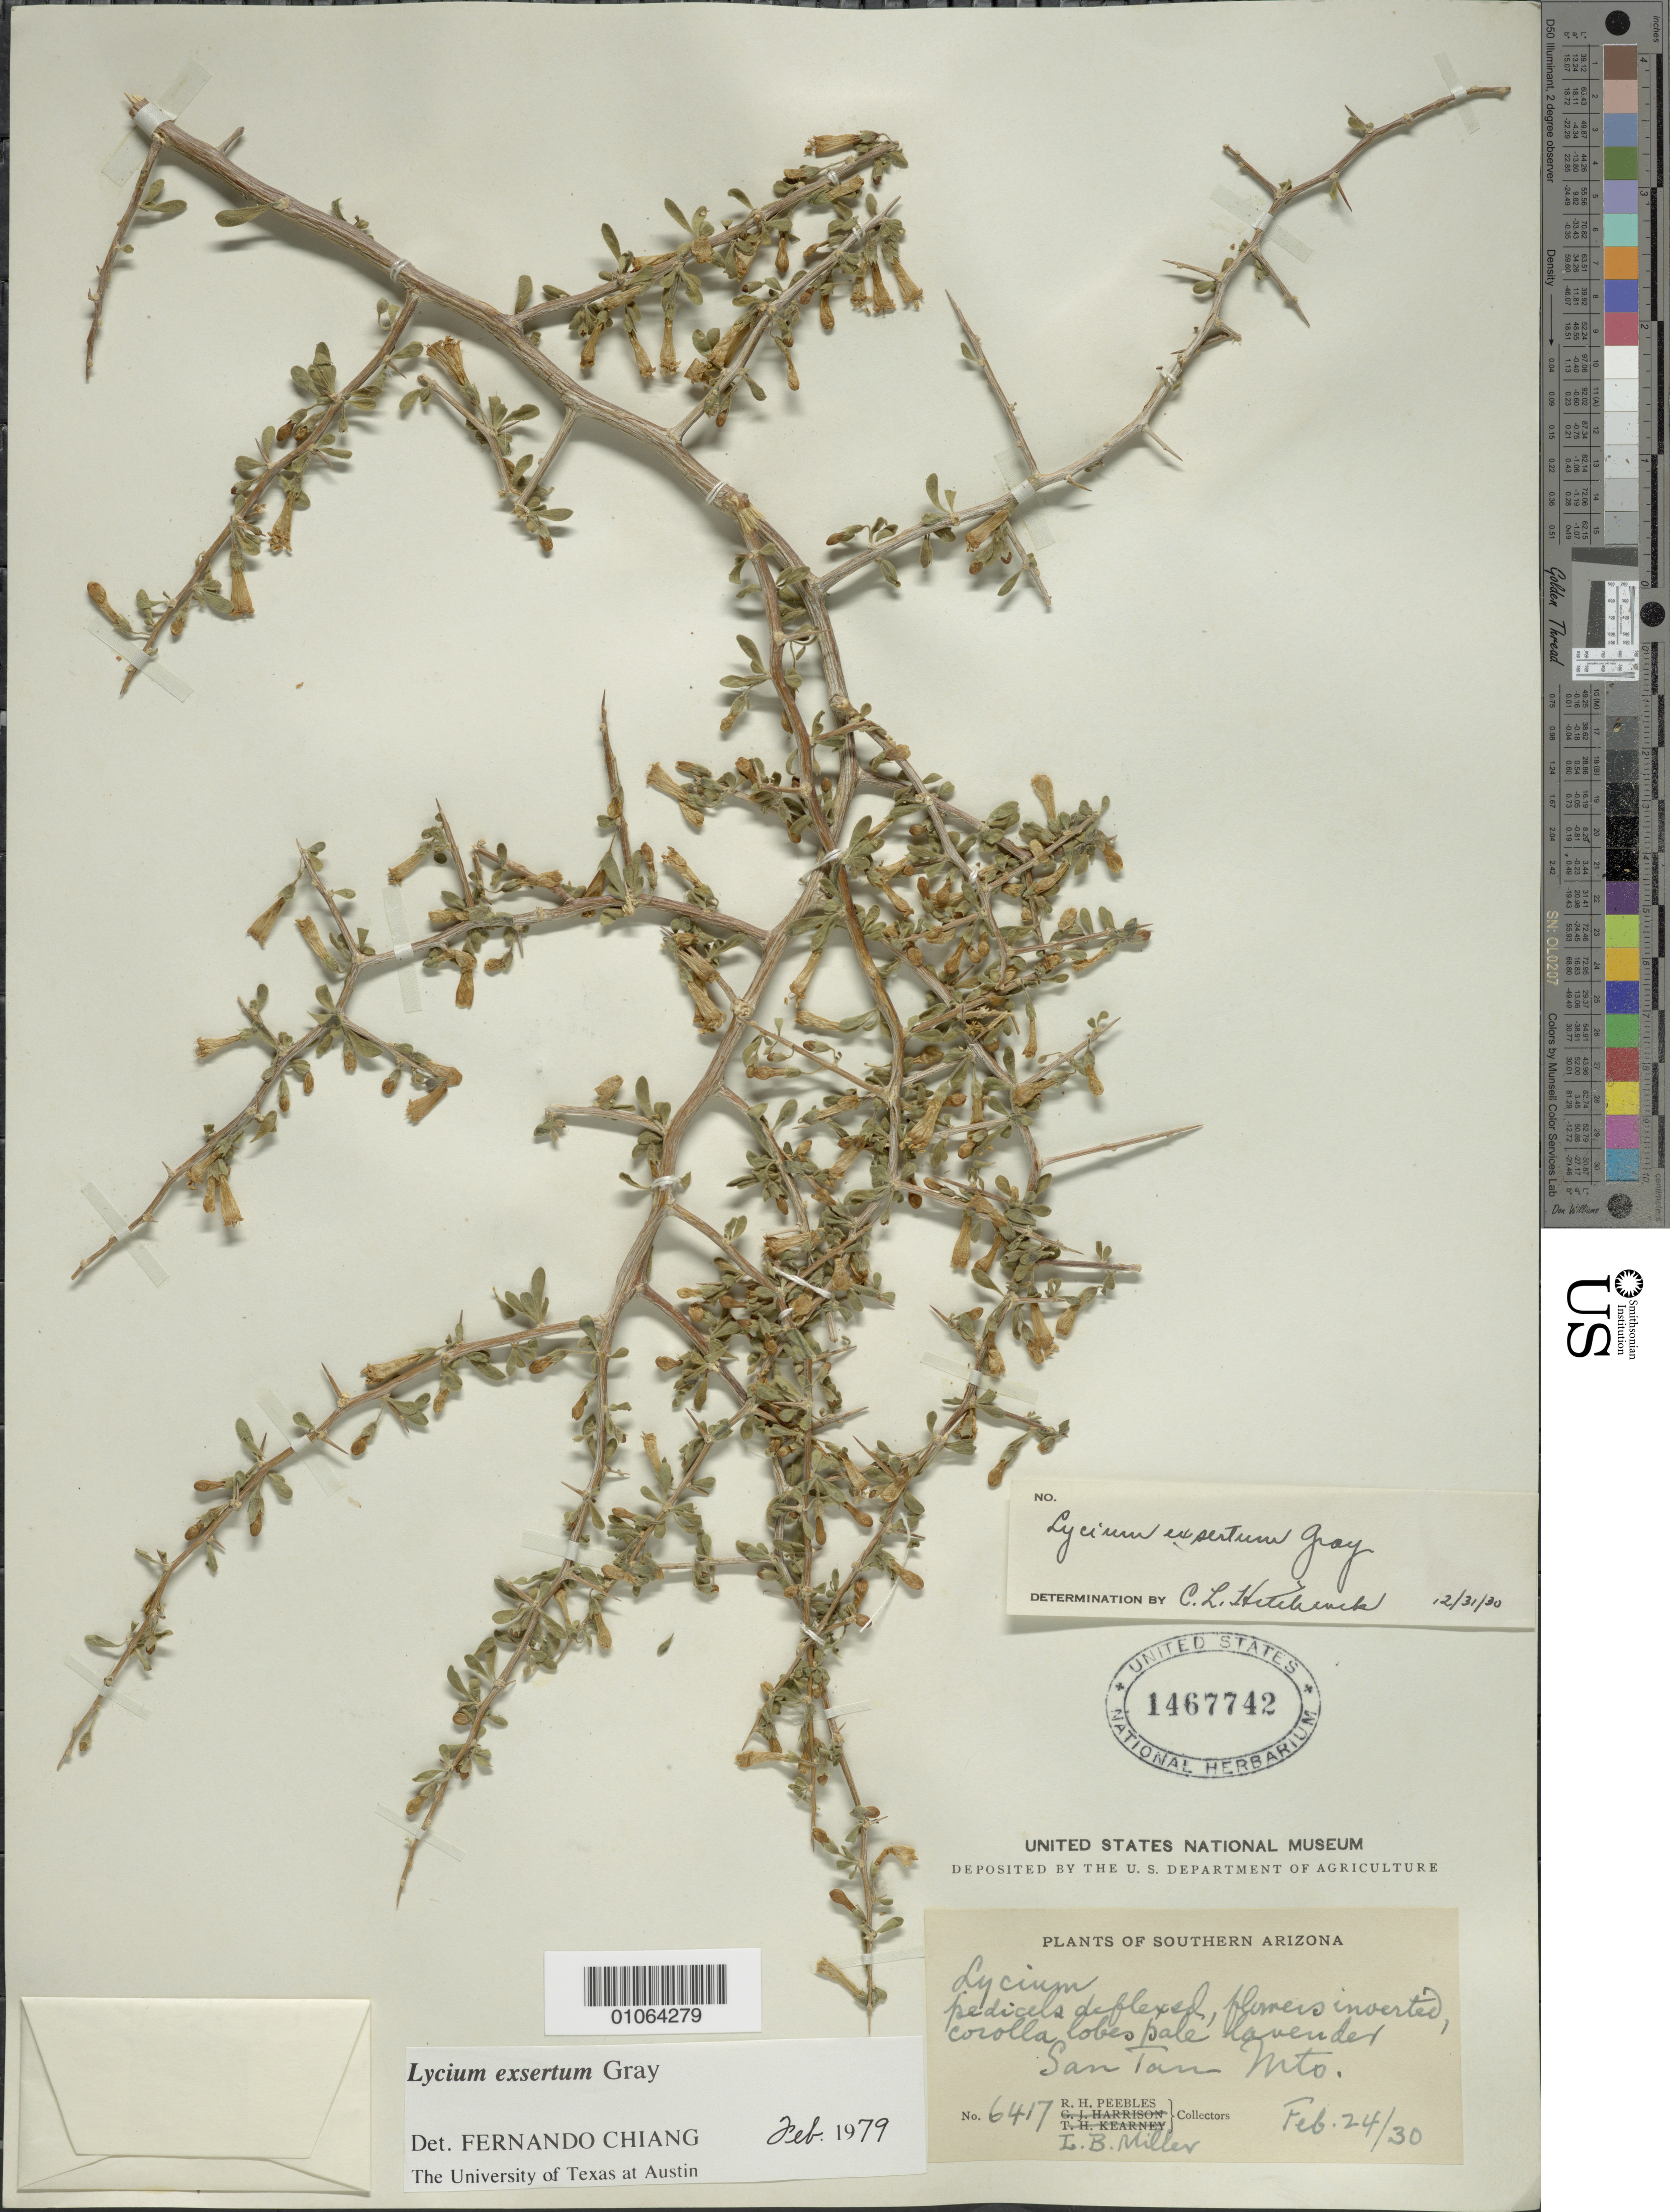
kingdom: Plantae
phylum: Tracheophyta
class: Magnoliopsida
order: Solanales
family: Solanaceae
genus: Lycium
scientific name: Lycium exsertum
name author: A. Gray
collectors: R. H. Peebles & I. Miller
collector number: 6417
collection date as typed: Transcribed d/m/y: 24/2/30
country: United States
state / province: Arizona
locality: Southern Arizona, San Tan Mts.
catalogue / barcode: US 1467742